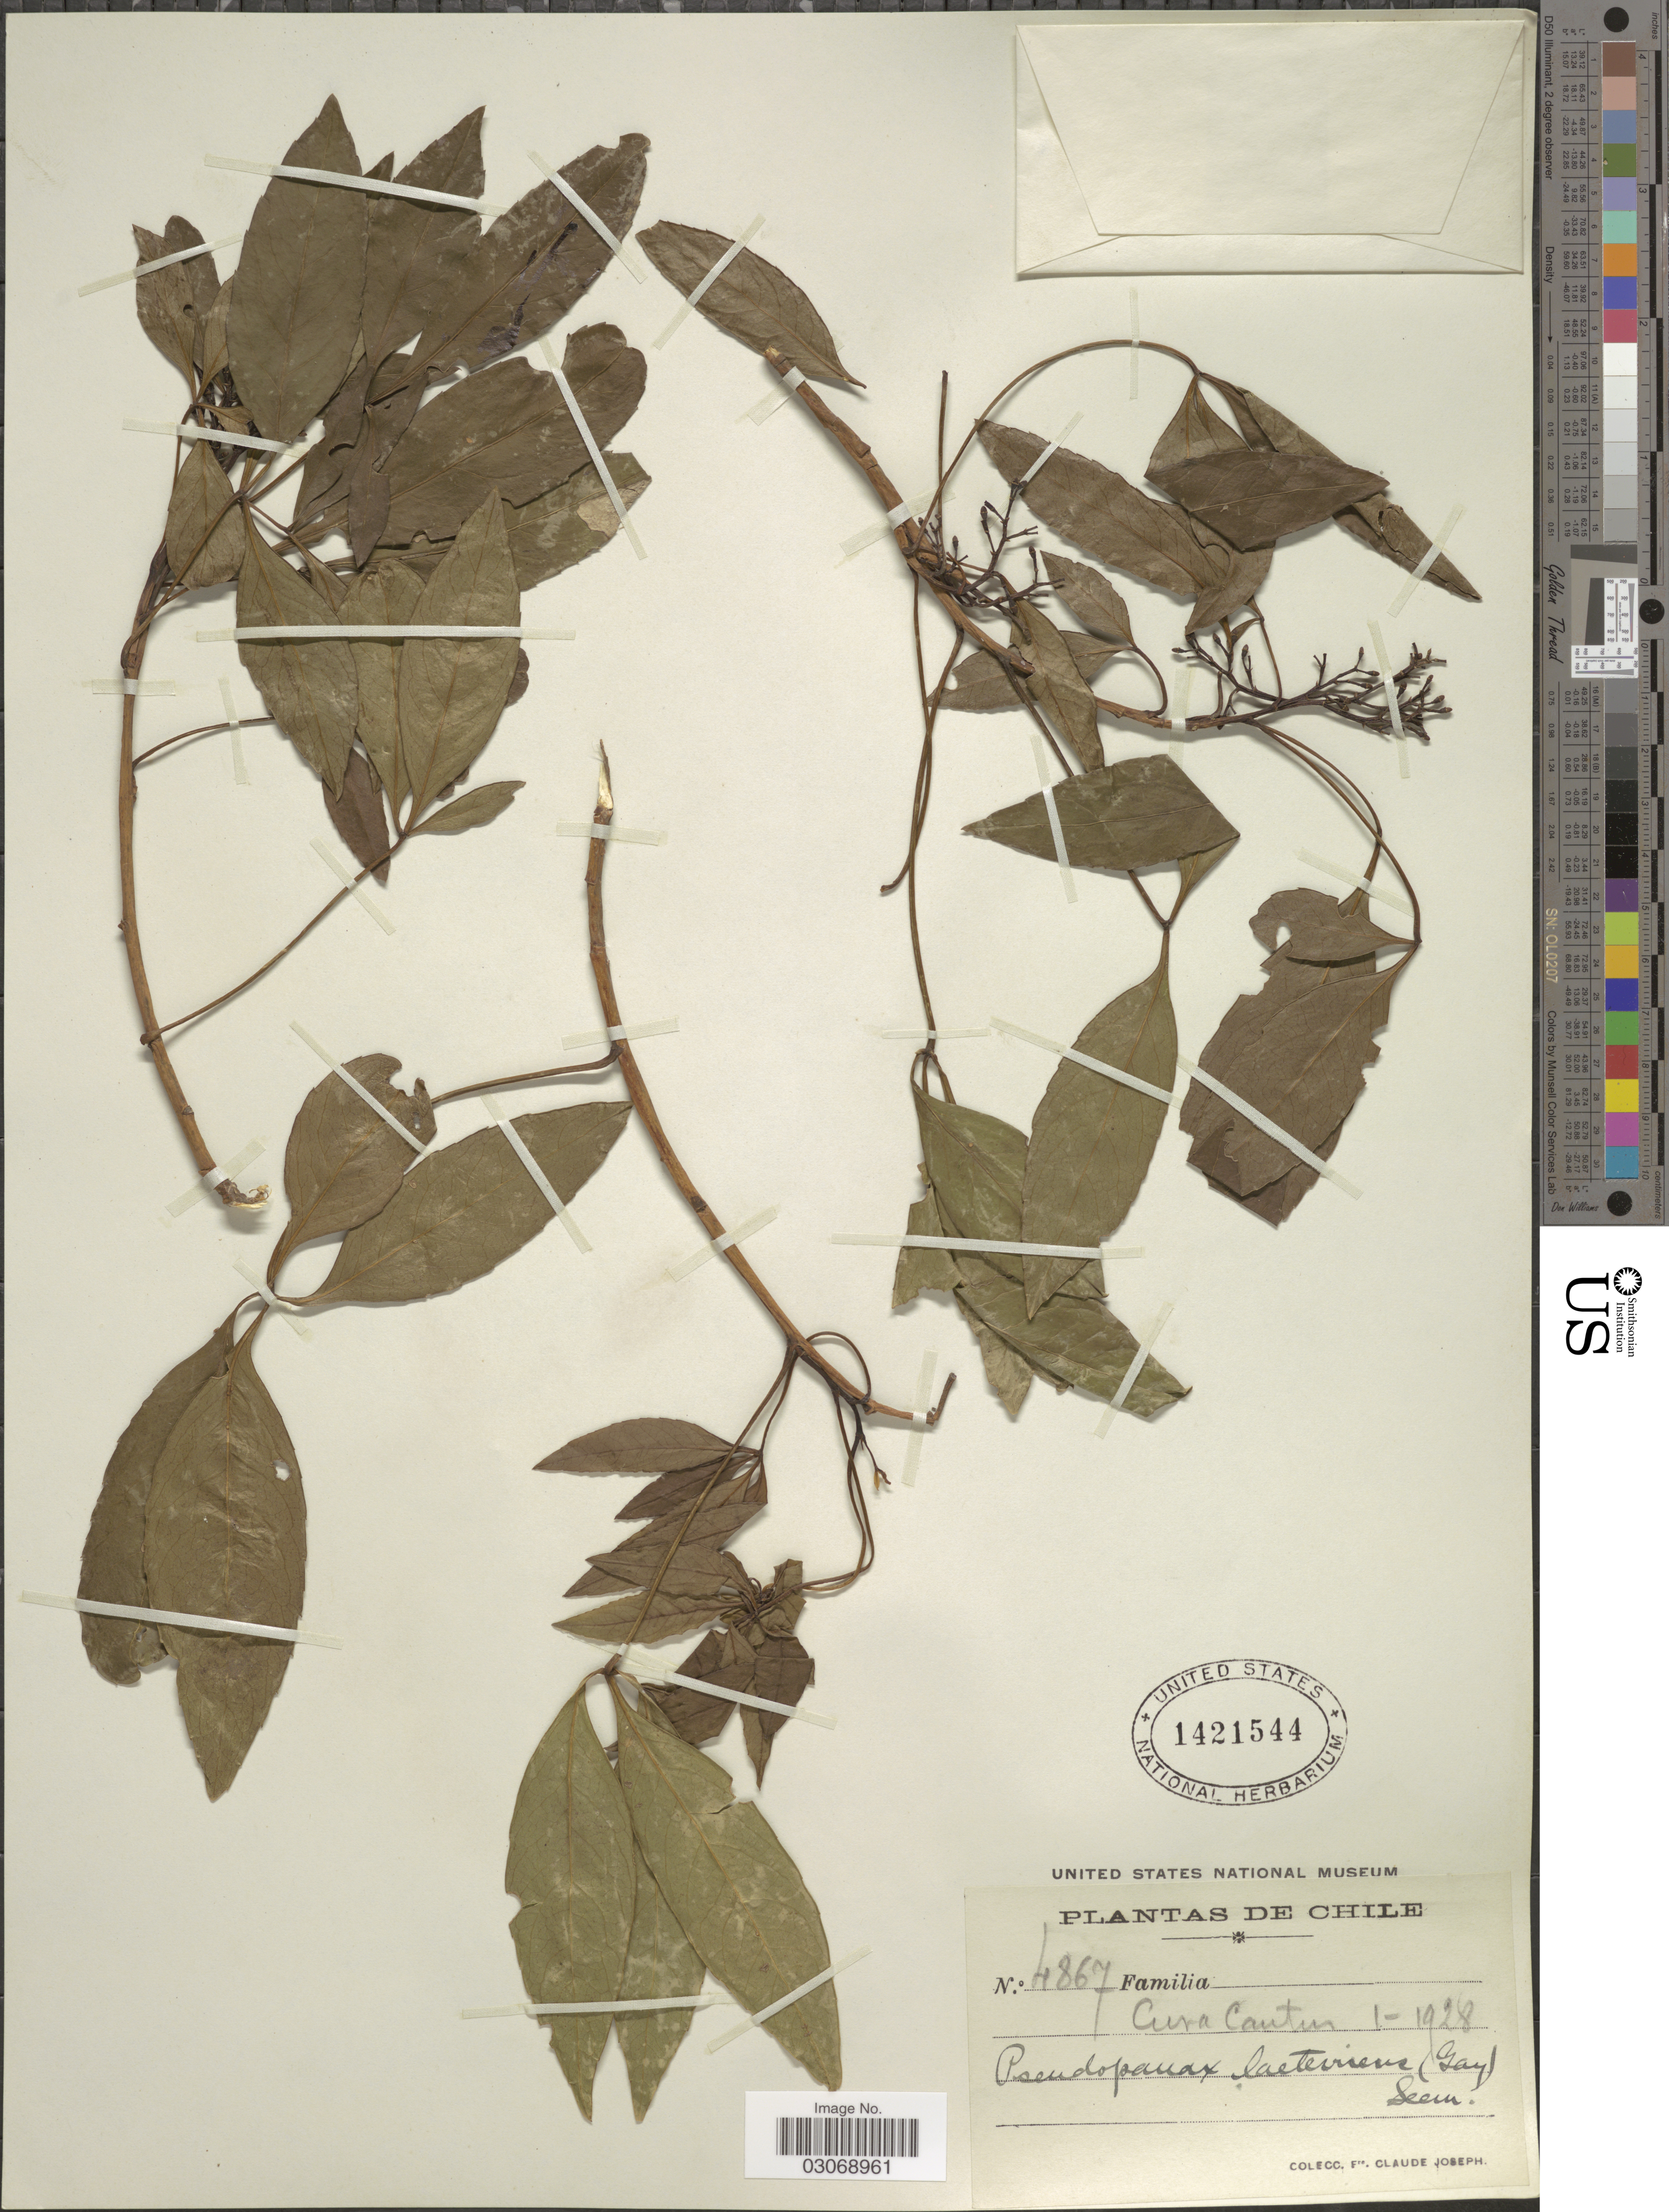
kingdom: Plantae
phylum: Tracheophyta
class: Magnoliopsida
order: Apiales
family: Araliaceae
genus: Pseudopanax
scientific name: Pseudopanax laetevirens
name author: (Gay) Baill.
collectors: Bro. Claude-Joseph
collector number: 4867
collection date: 1928-01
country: Chile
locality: Cura Cautun.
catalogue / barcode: US 1421544